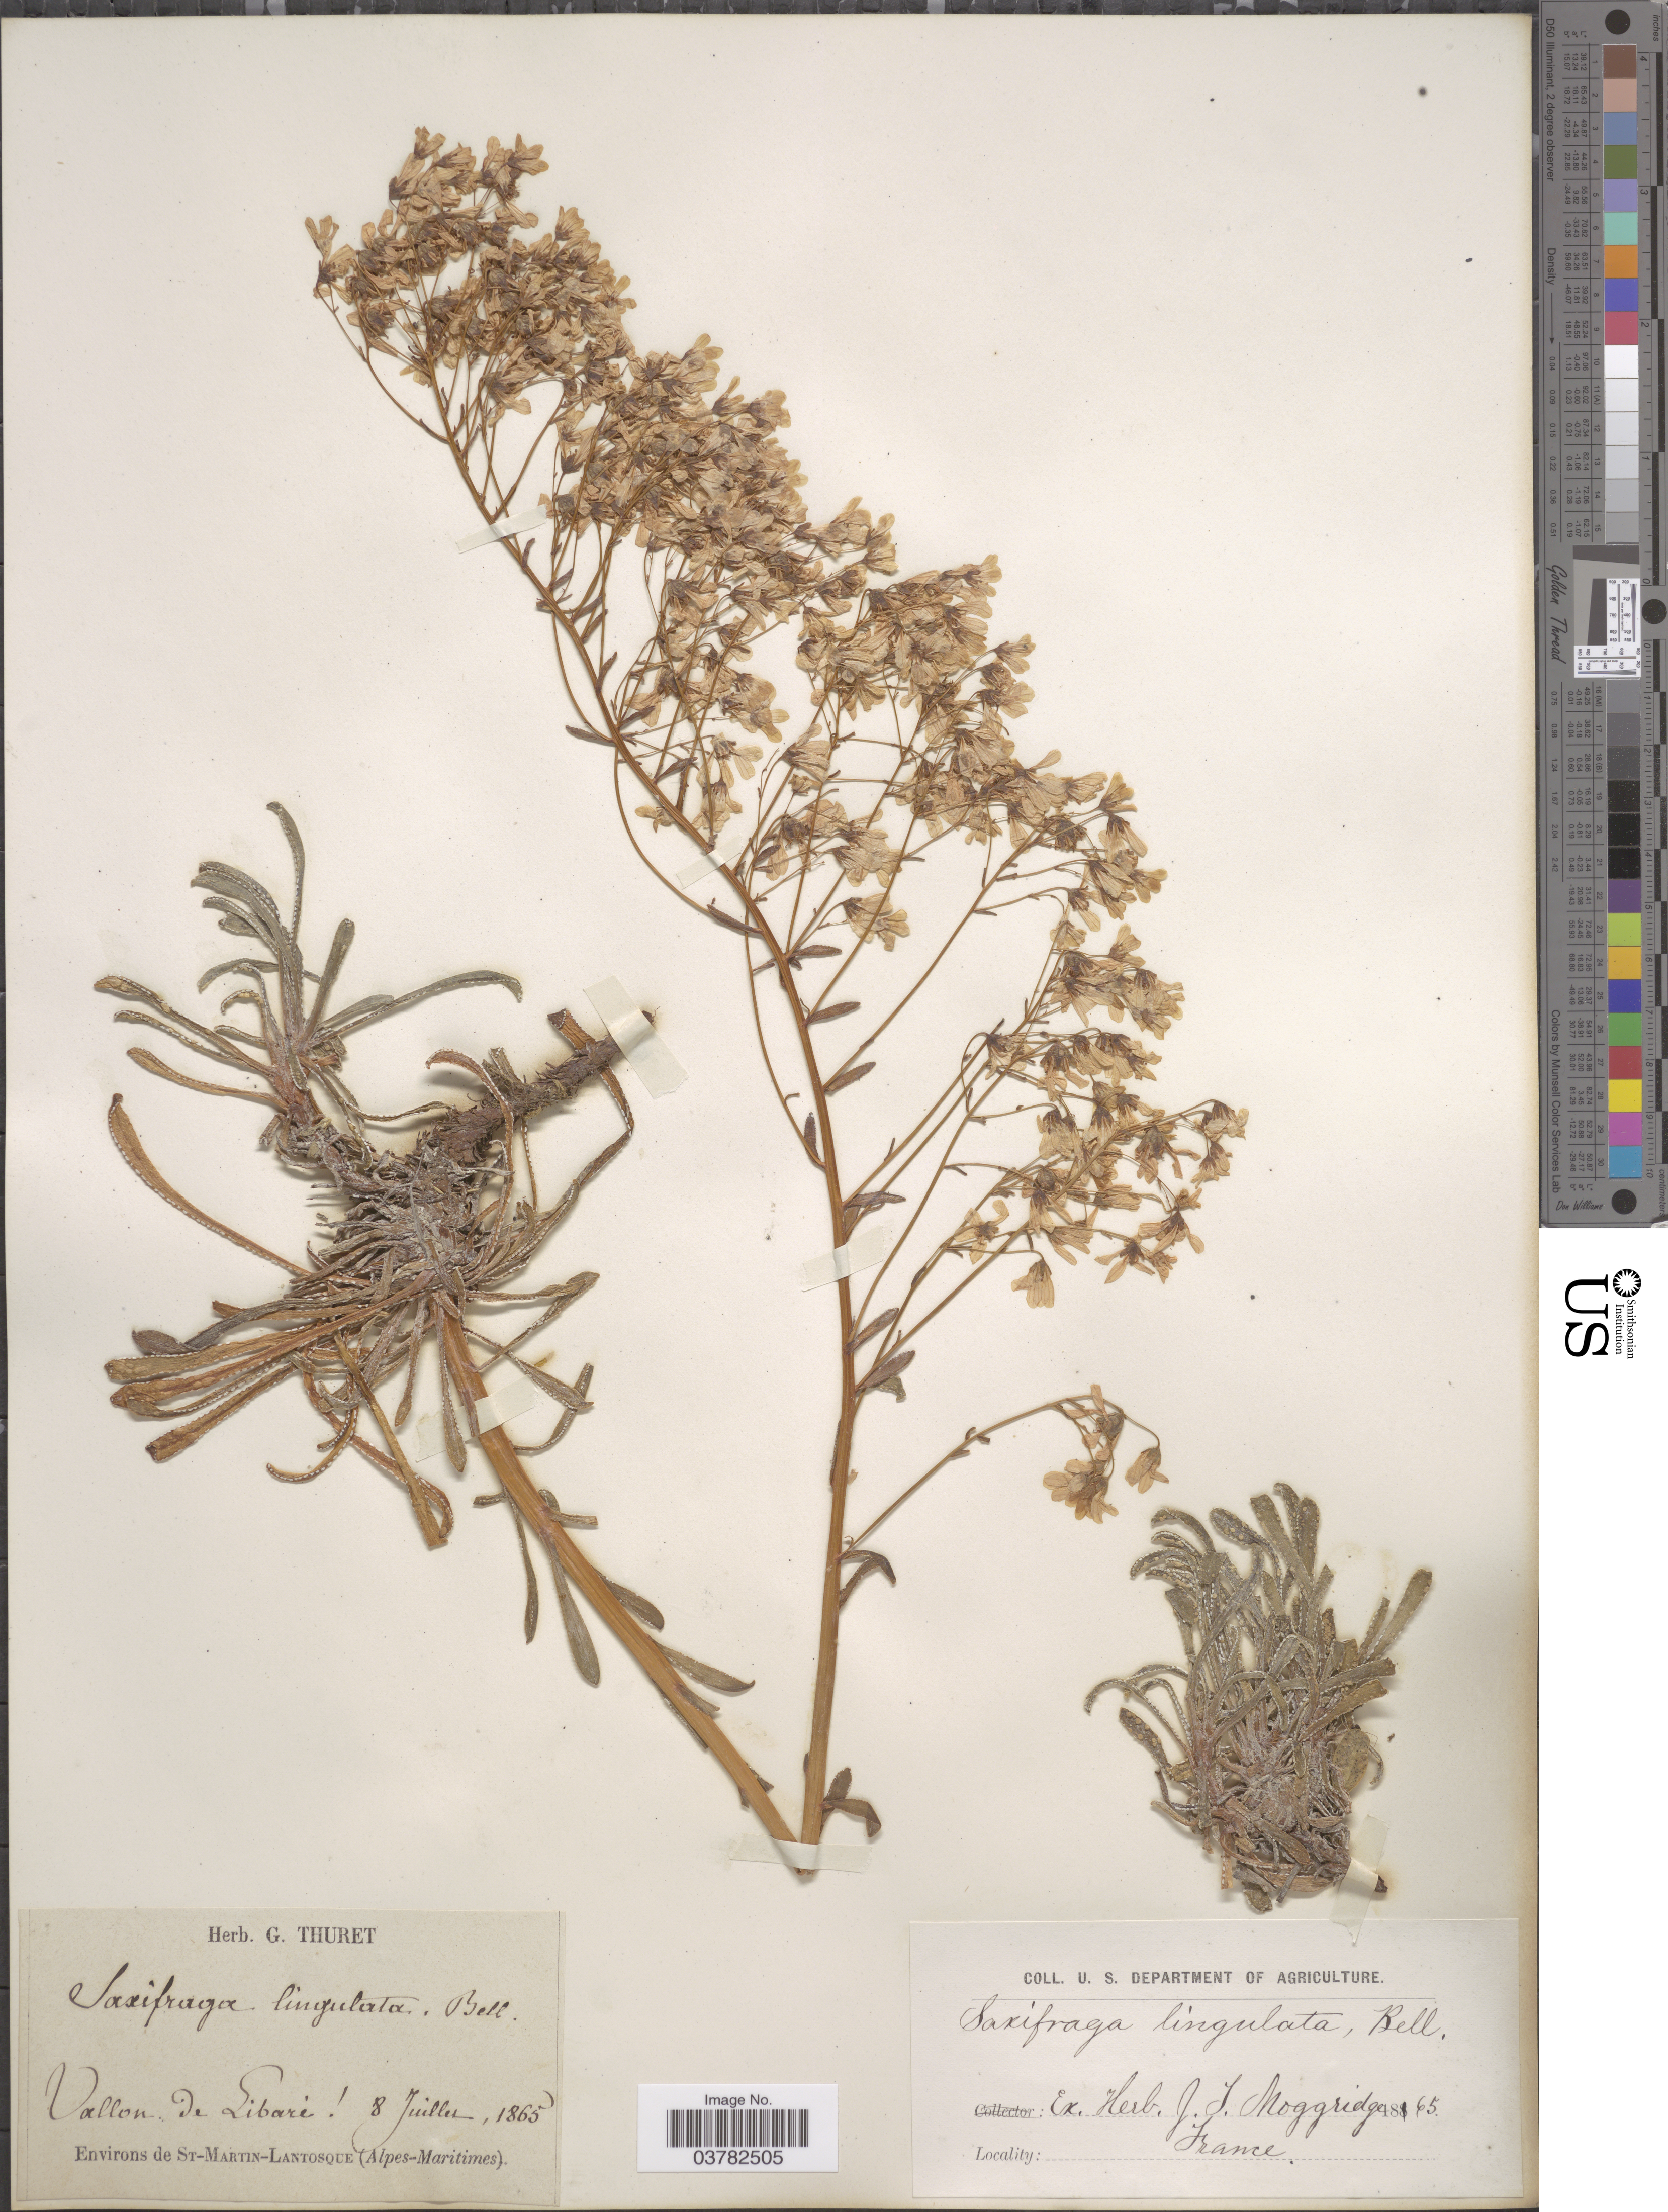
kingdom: Plantae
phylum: Tracheophyta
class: Magnoliopsida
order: Saxifragales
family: Saxifragaceae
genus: Saxifraga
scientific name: Saxifraga lingulata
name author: Bellardi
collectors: Thuret, G. (herbarium)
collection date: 1865-07-08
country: France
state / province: Provence-Alpes-Côte d'Azur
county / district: Alpes-Maritimes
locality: Vallon de Libaré [interpreted]. Environs de St-Martin-Lantosque (Alpes-Maritimes).